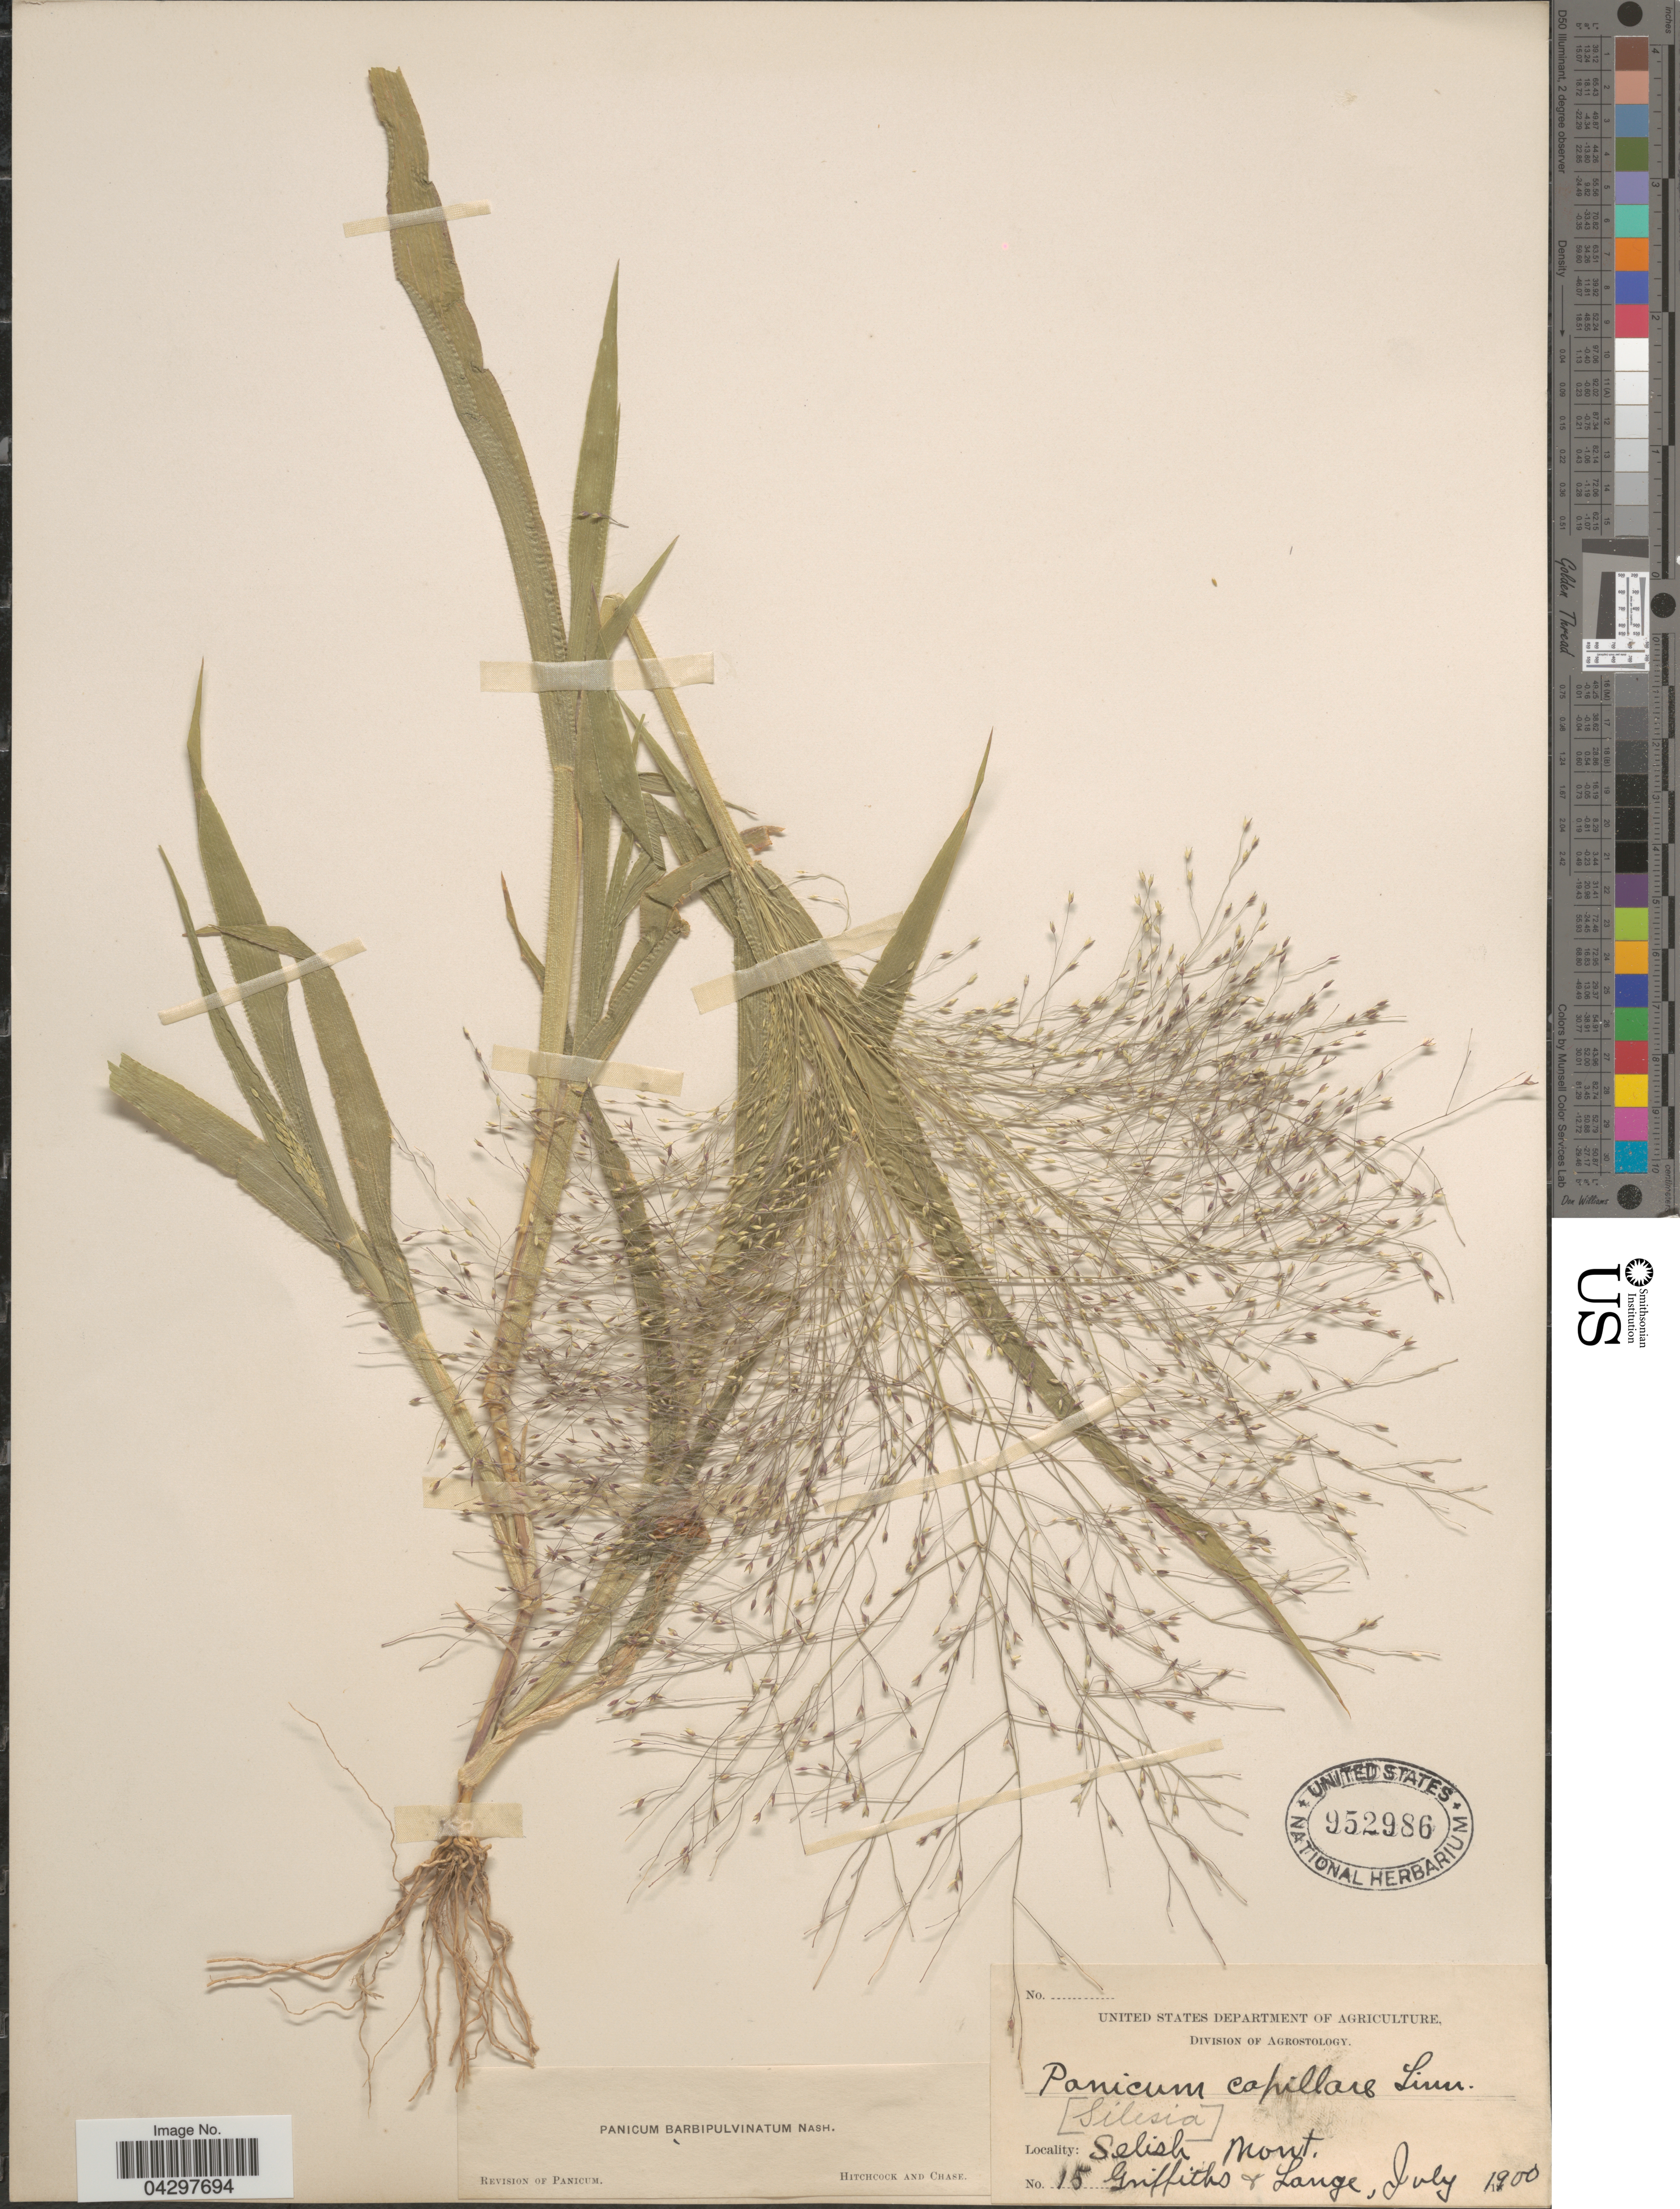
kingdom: Plantae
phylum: Tracheophyta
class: Liliopsida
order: Poales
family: Poaceae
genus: Panicum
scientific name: Panicum capillare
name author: L.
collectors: -- Griffiths & -- Lange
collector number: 15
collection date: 1900-07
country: United States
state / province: Montana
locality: [Silesia]. Selish.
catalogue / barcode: US 952986